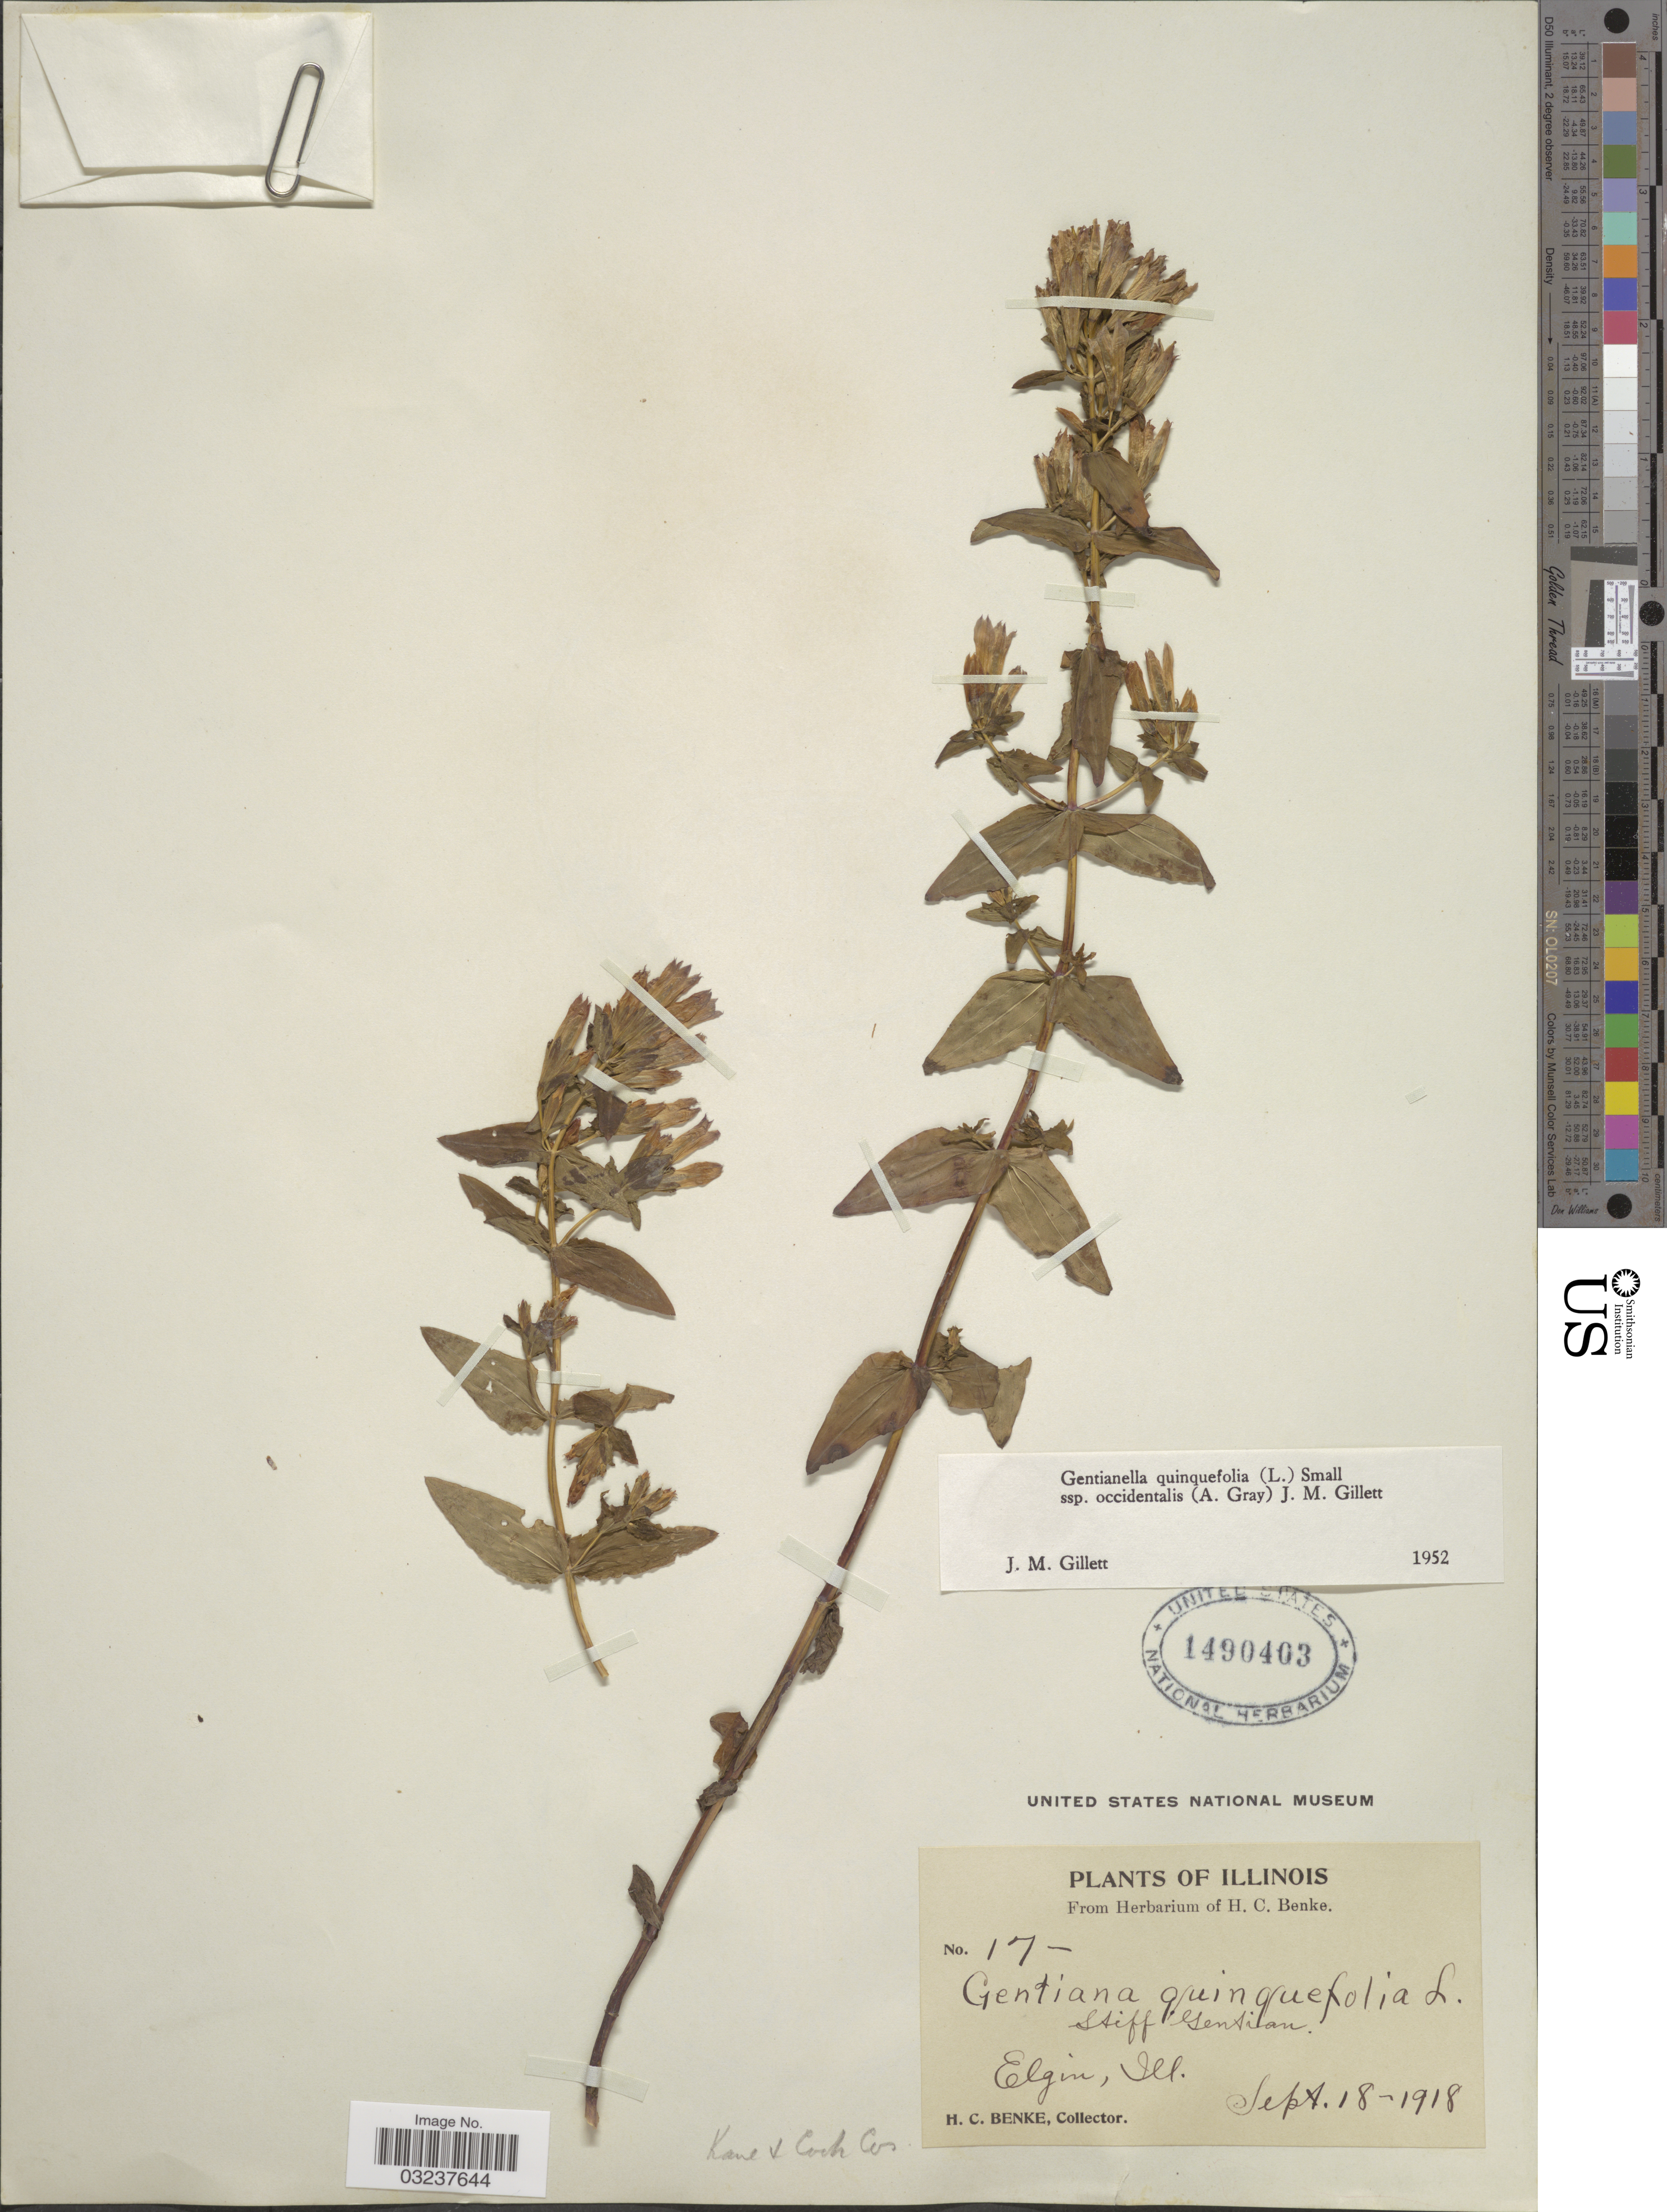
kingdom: Plantae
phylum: Tracheophyta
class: Magnoliopsida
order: Gentianales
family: Gentianaceae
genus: Gentianella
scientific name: Gentianella quinquefolia subsp. occidentalis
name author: (A. Gray) J.M. Gillett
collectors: H. Benke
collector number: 17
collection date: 1918-09-18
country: United States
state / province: Illinois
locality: Elgin, Kane & Cook Cos.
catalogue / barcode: US 1490403